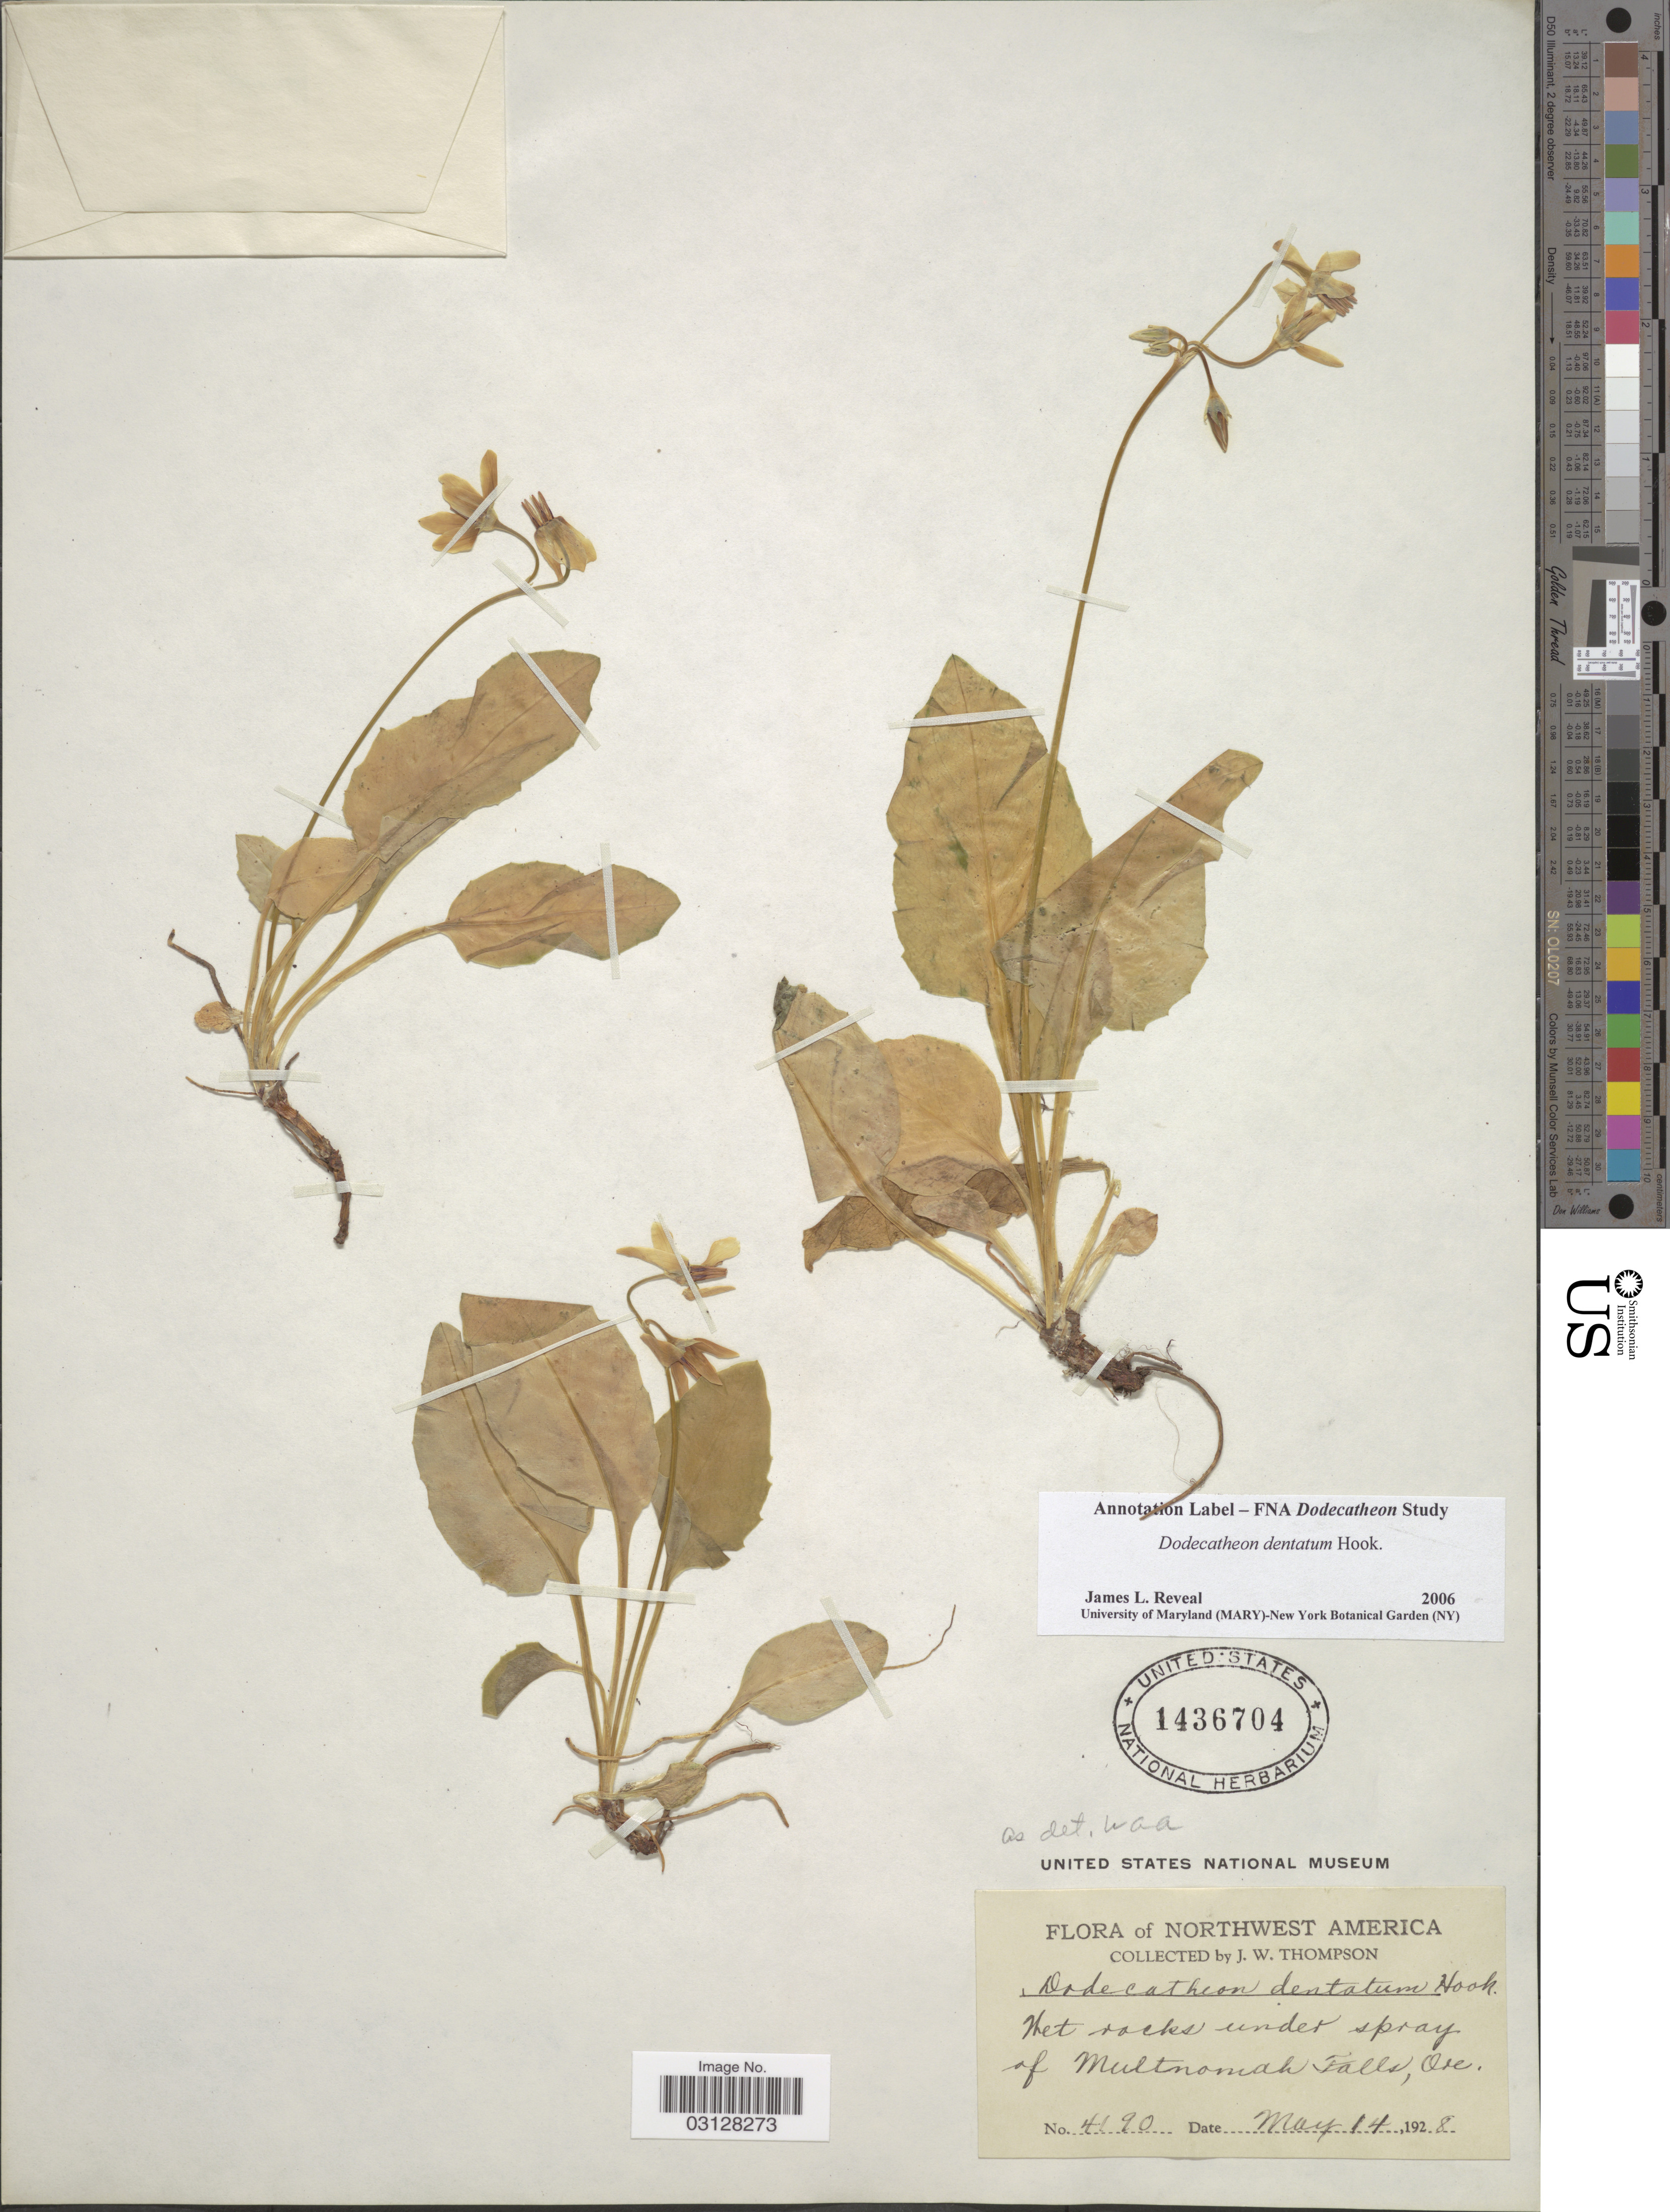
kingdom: Plantae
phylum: Tracheophyta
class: Magnoliopsida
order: Ericales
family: Primulaceae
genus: Dodecatheon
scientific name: Dodecatheon dentatum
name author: Hook.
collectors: J. Thompson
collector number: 4190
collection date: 1928-05-14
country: United States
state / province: Oregon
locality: Northwest America. Wet rocks under spray of Multnomah Falls.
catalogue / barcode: US 1436704